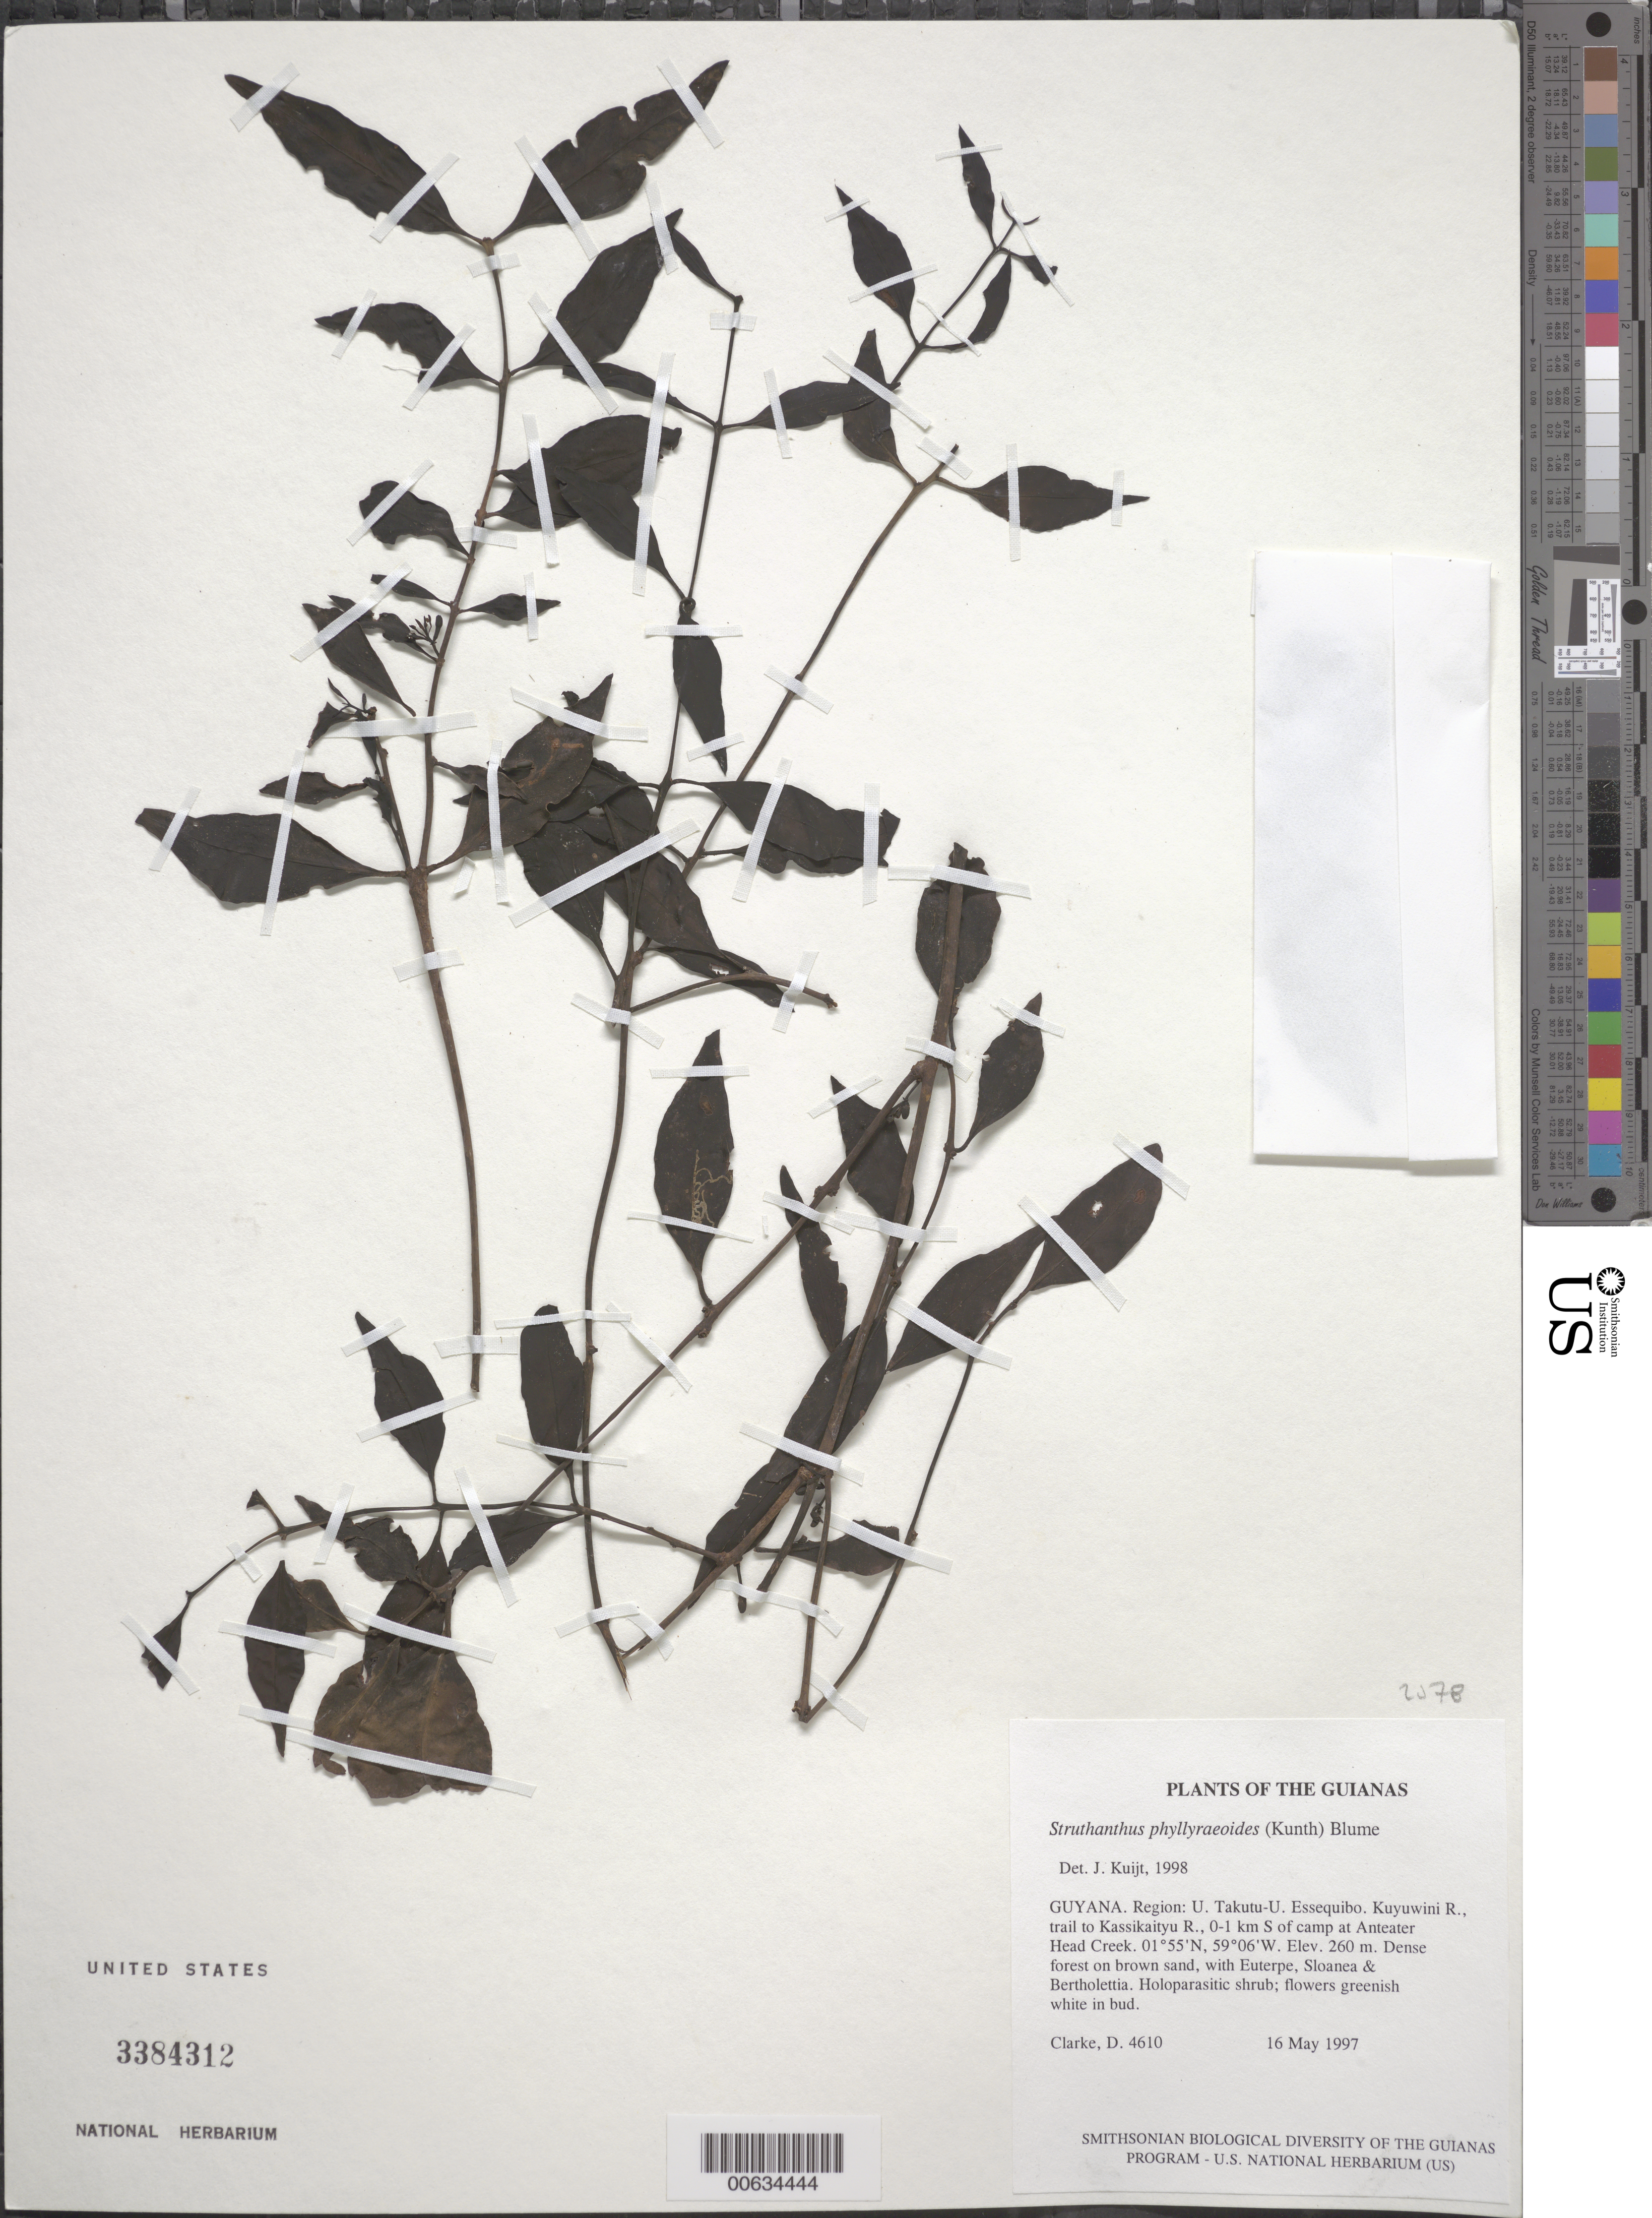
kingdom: Plantae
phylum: Tracheophyta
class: Magnoliopsida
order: Santalales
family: Loranthaceae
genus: Struthanthus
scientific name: Struthanthus phyllyraeoides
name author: (Kunth) Blume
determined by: Kuijt, Job, (CANADA)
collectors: H. D. Clarke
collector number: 4610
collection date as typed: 16 May 1997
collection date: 1997-05-16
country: Guyana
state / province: U. Takutu-U. Essequibo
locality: Kuyuwini R., trail to Kassikaityu R., 0-1 km S of camp at Anteater Head Creek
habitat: Dense forest on brown sand, with Euterpe, Sloanea & Bertholettia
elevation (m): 260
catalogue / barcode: US 3384312